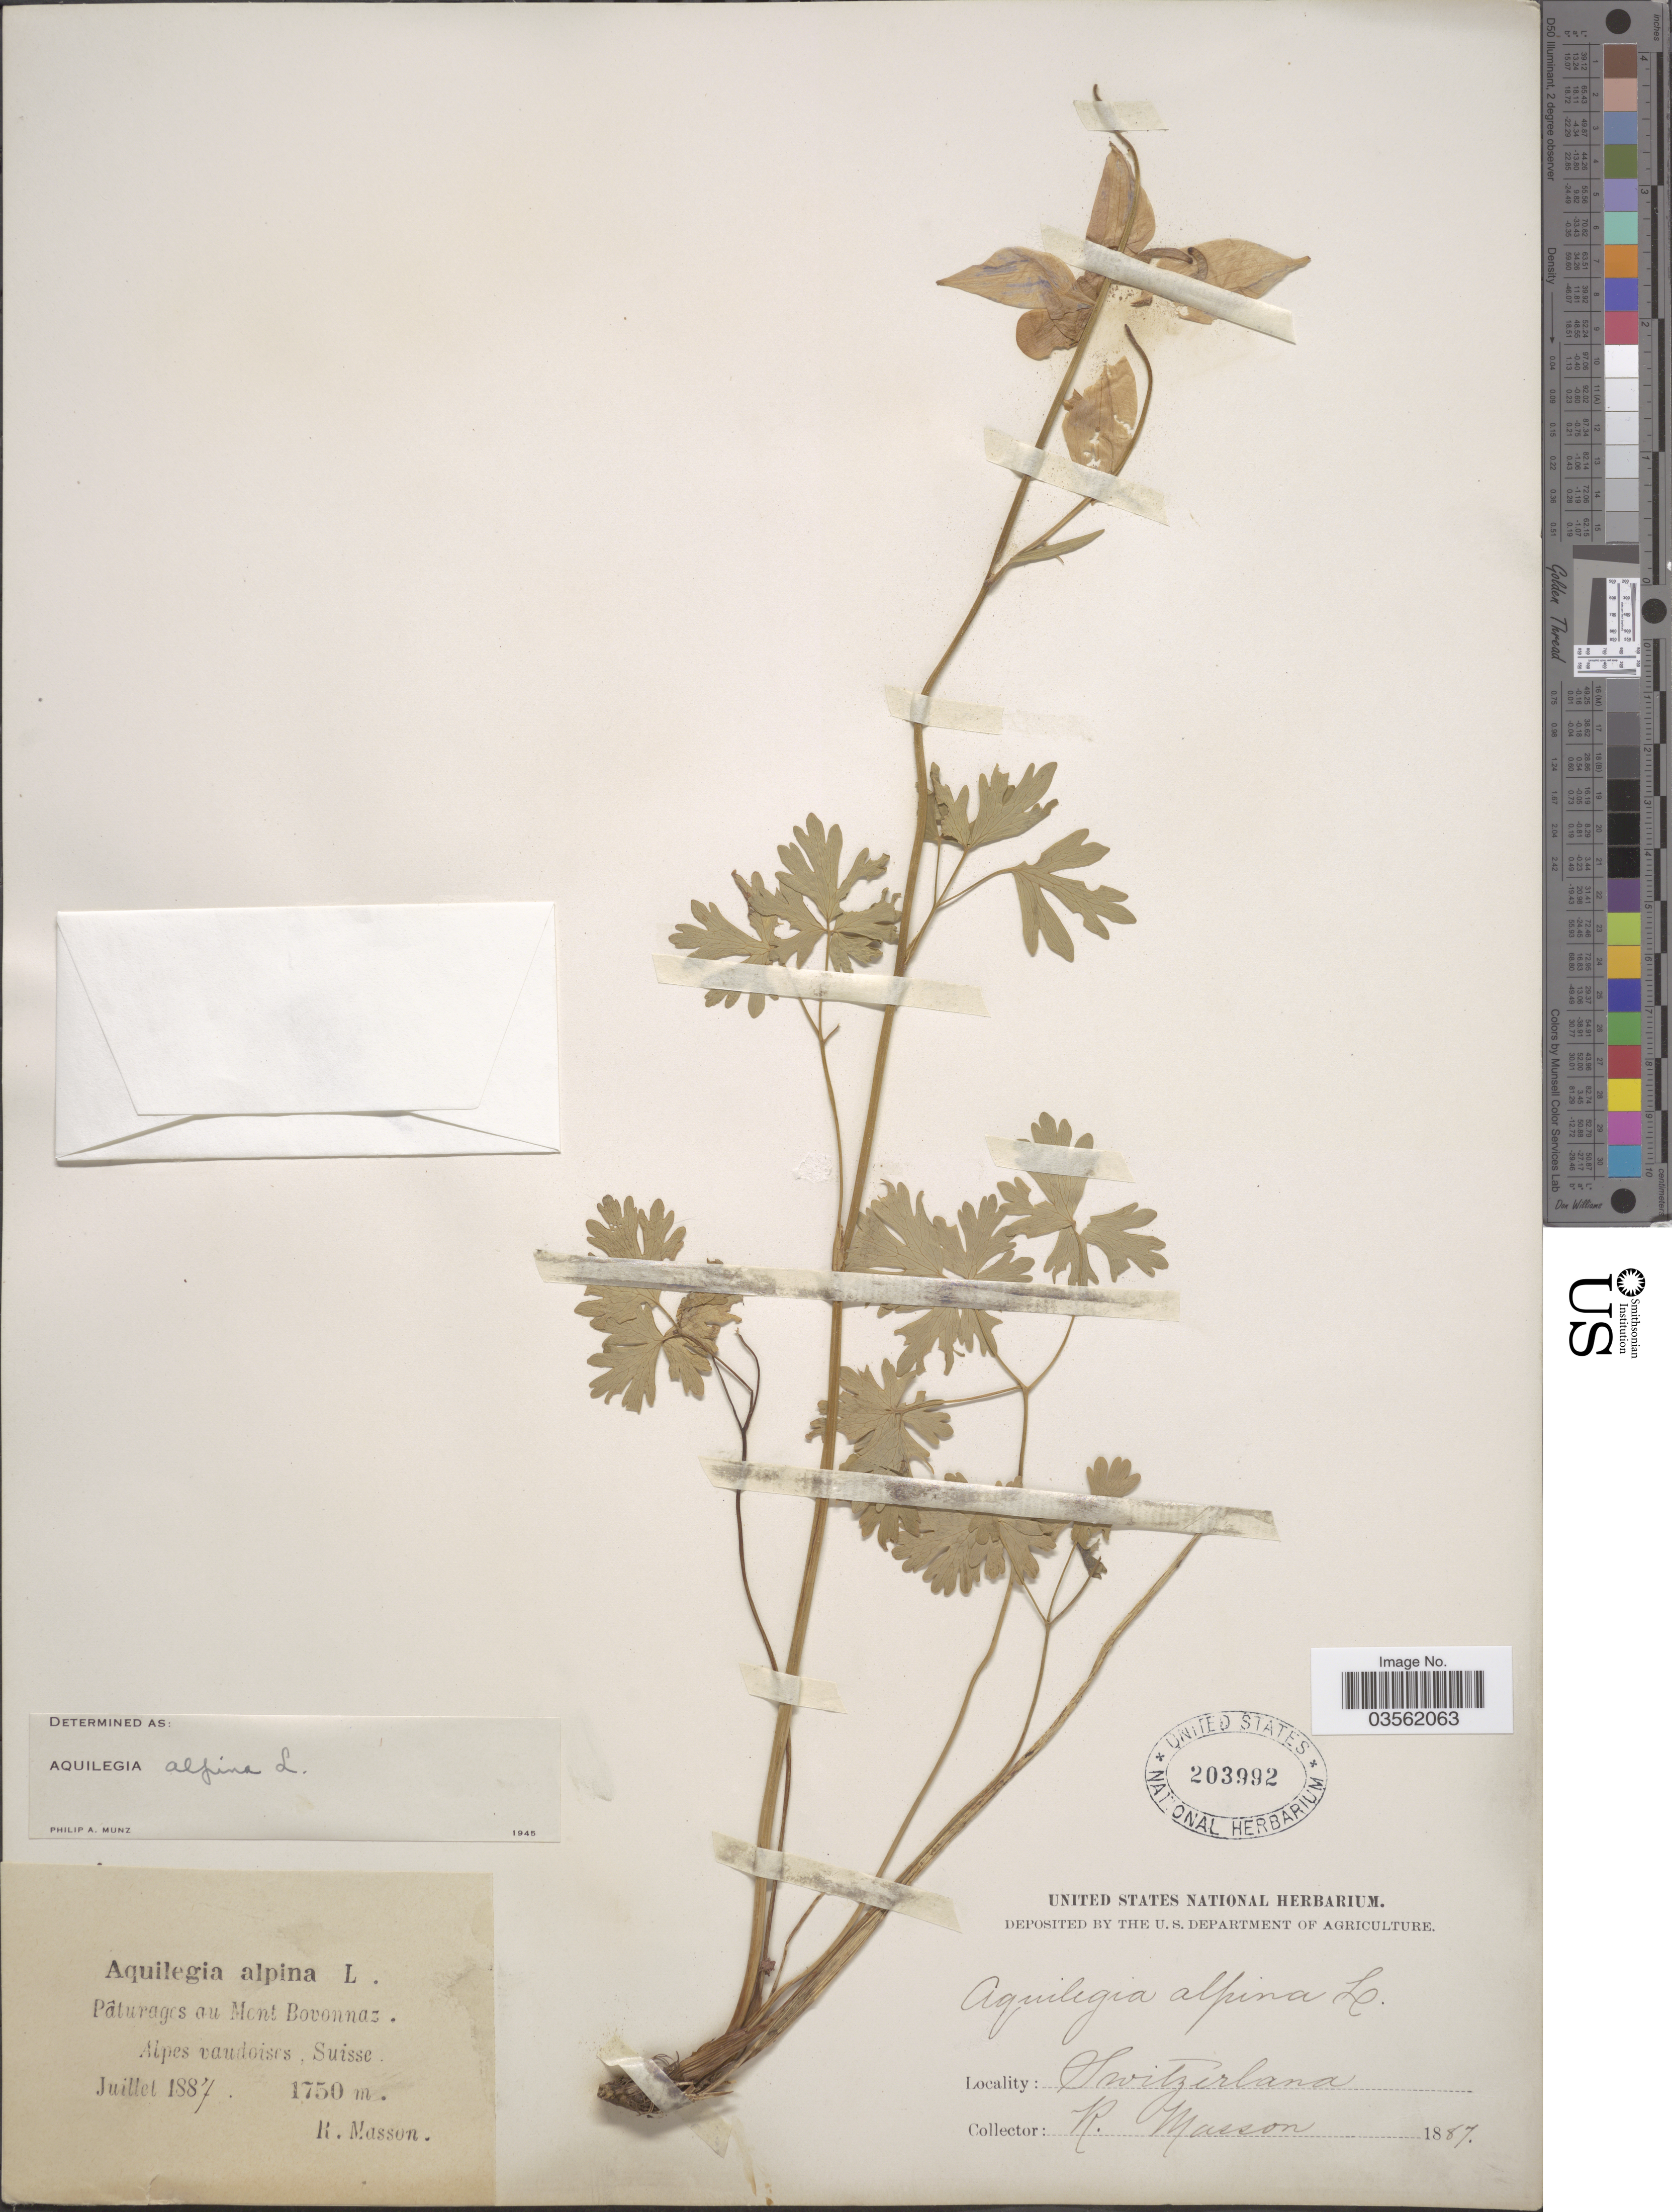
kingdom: Plantae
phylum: Tracheophyta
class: Magnoliopsida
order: Ranunculales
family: Ranunculaceae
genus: Aquilegia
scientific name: Aquilegia alpina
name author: L.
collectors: R. Masson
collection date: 1887-07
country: Switzerland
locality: Pâturages au Mont Bovonnaz. Alpes vaudoises, Suisse.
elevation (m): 1750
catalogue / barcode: US 203992